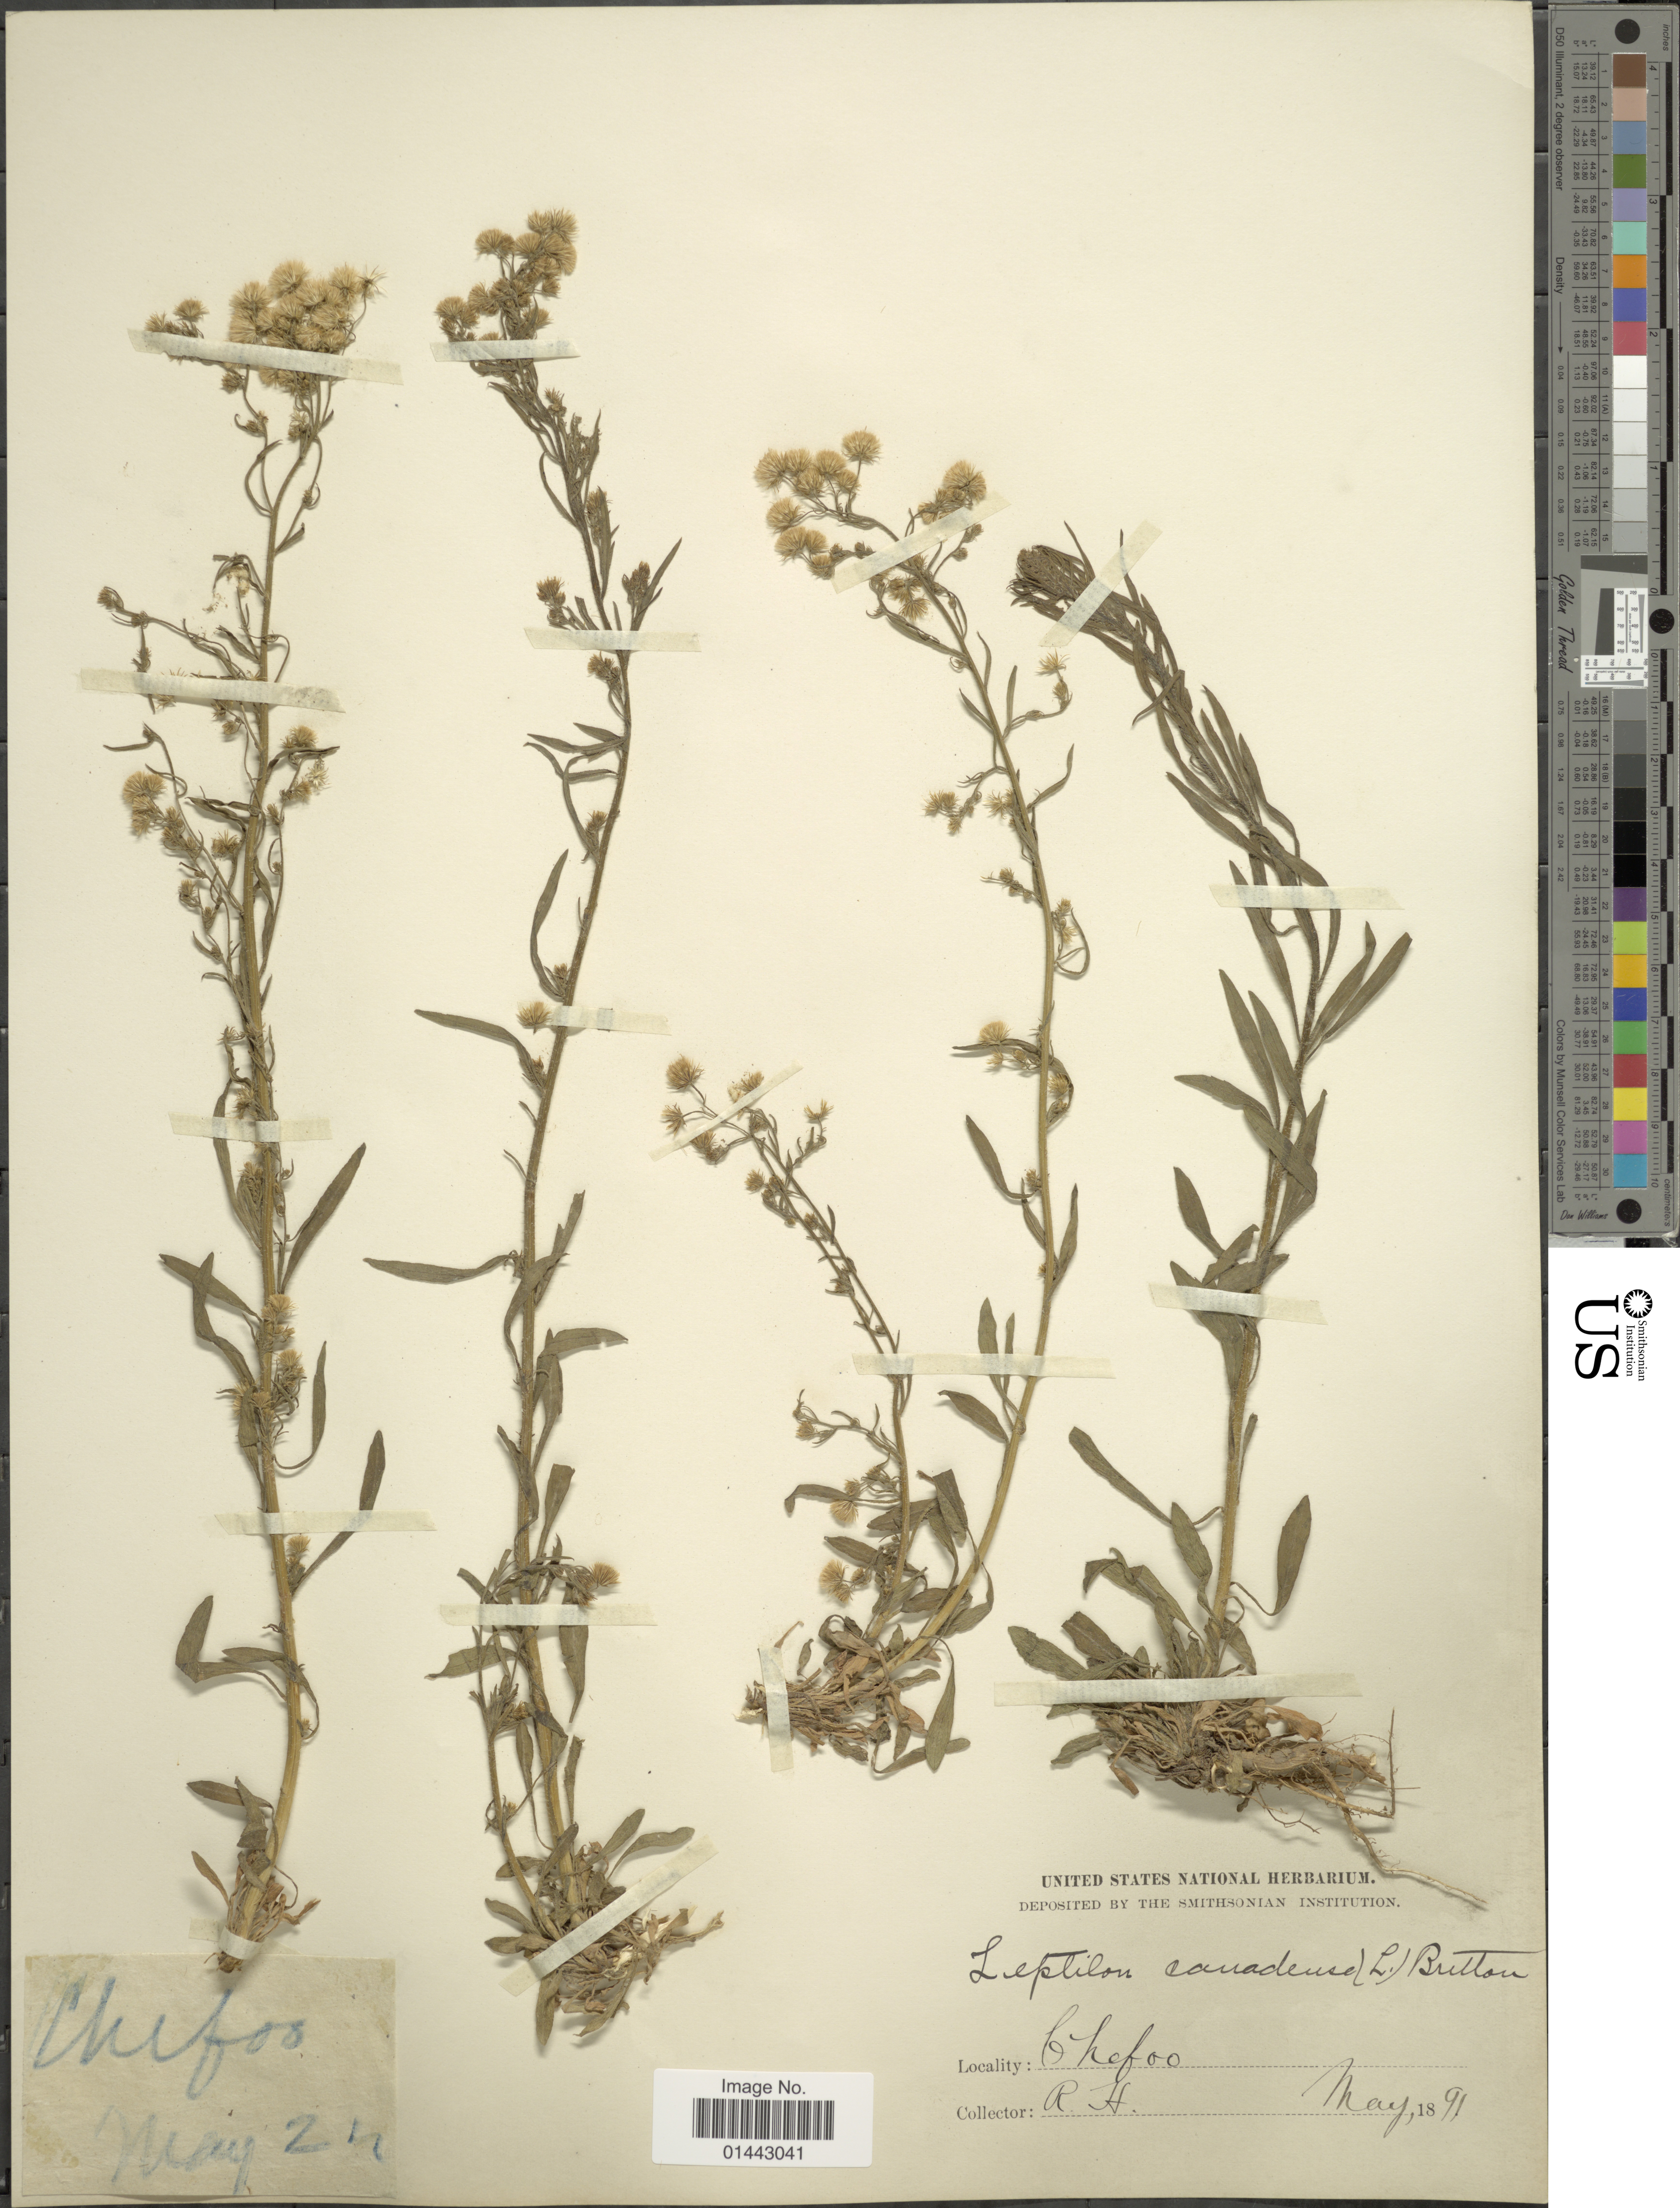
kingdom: Plantae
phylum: Tracheophyta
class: Magnoliopsida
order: Asterales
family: Asteraceae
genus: Erigeron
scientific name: Erigeron canadensis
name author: L.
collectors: R.H.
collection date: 1891-05-24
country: China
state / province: Shandong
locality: Chefoo. [interpreted]